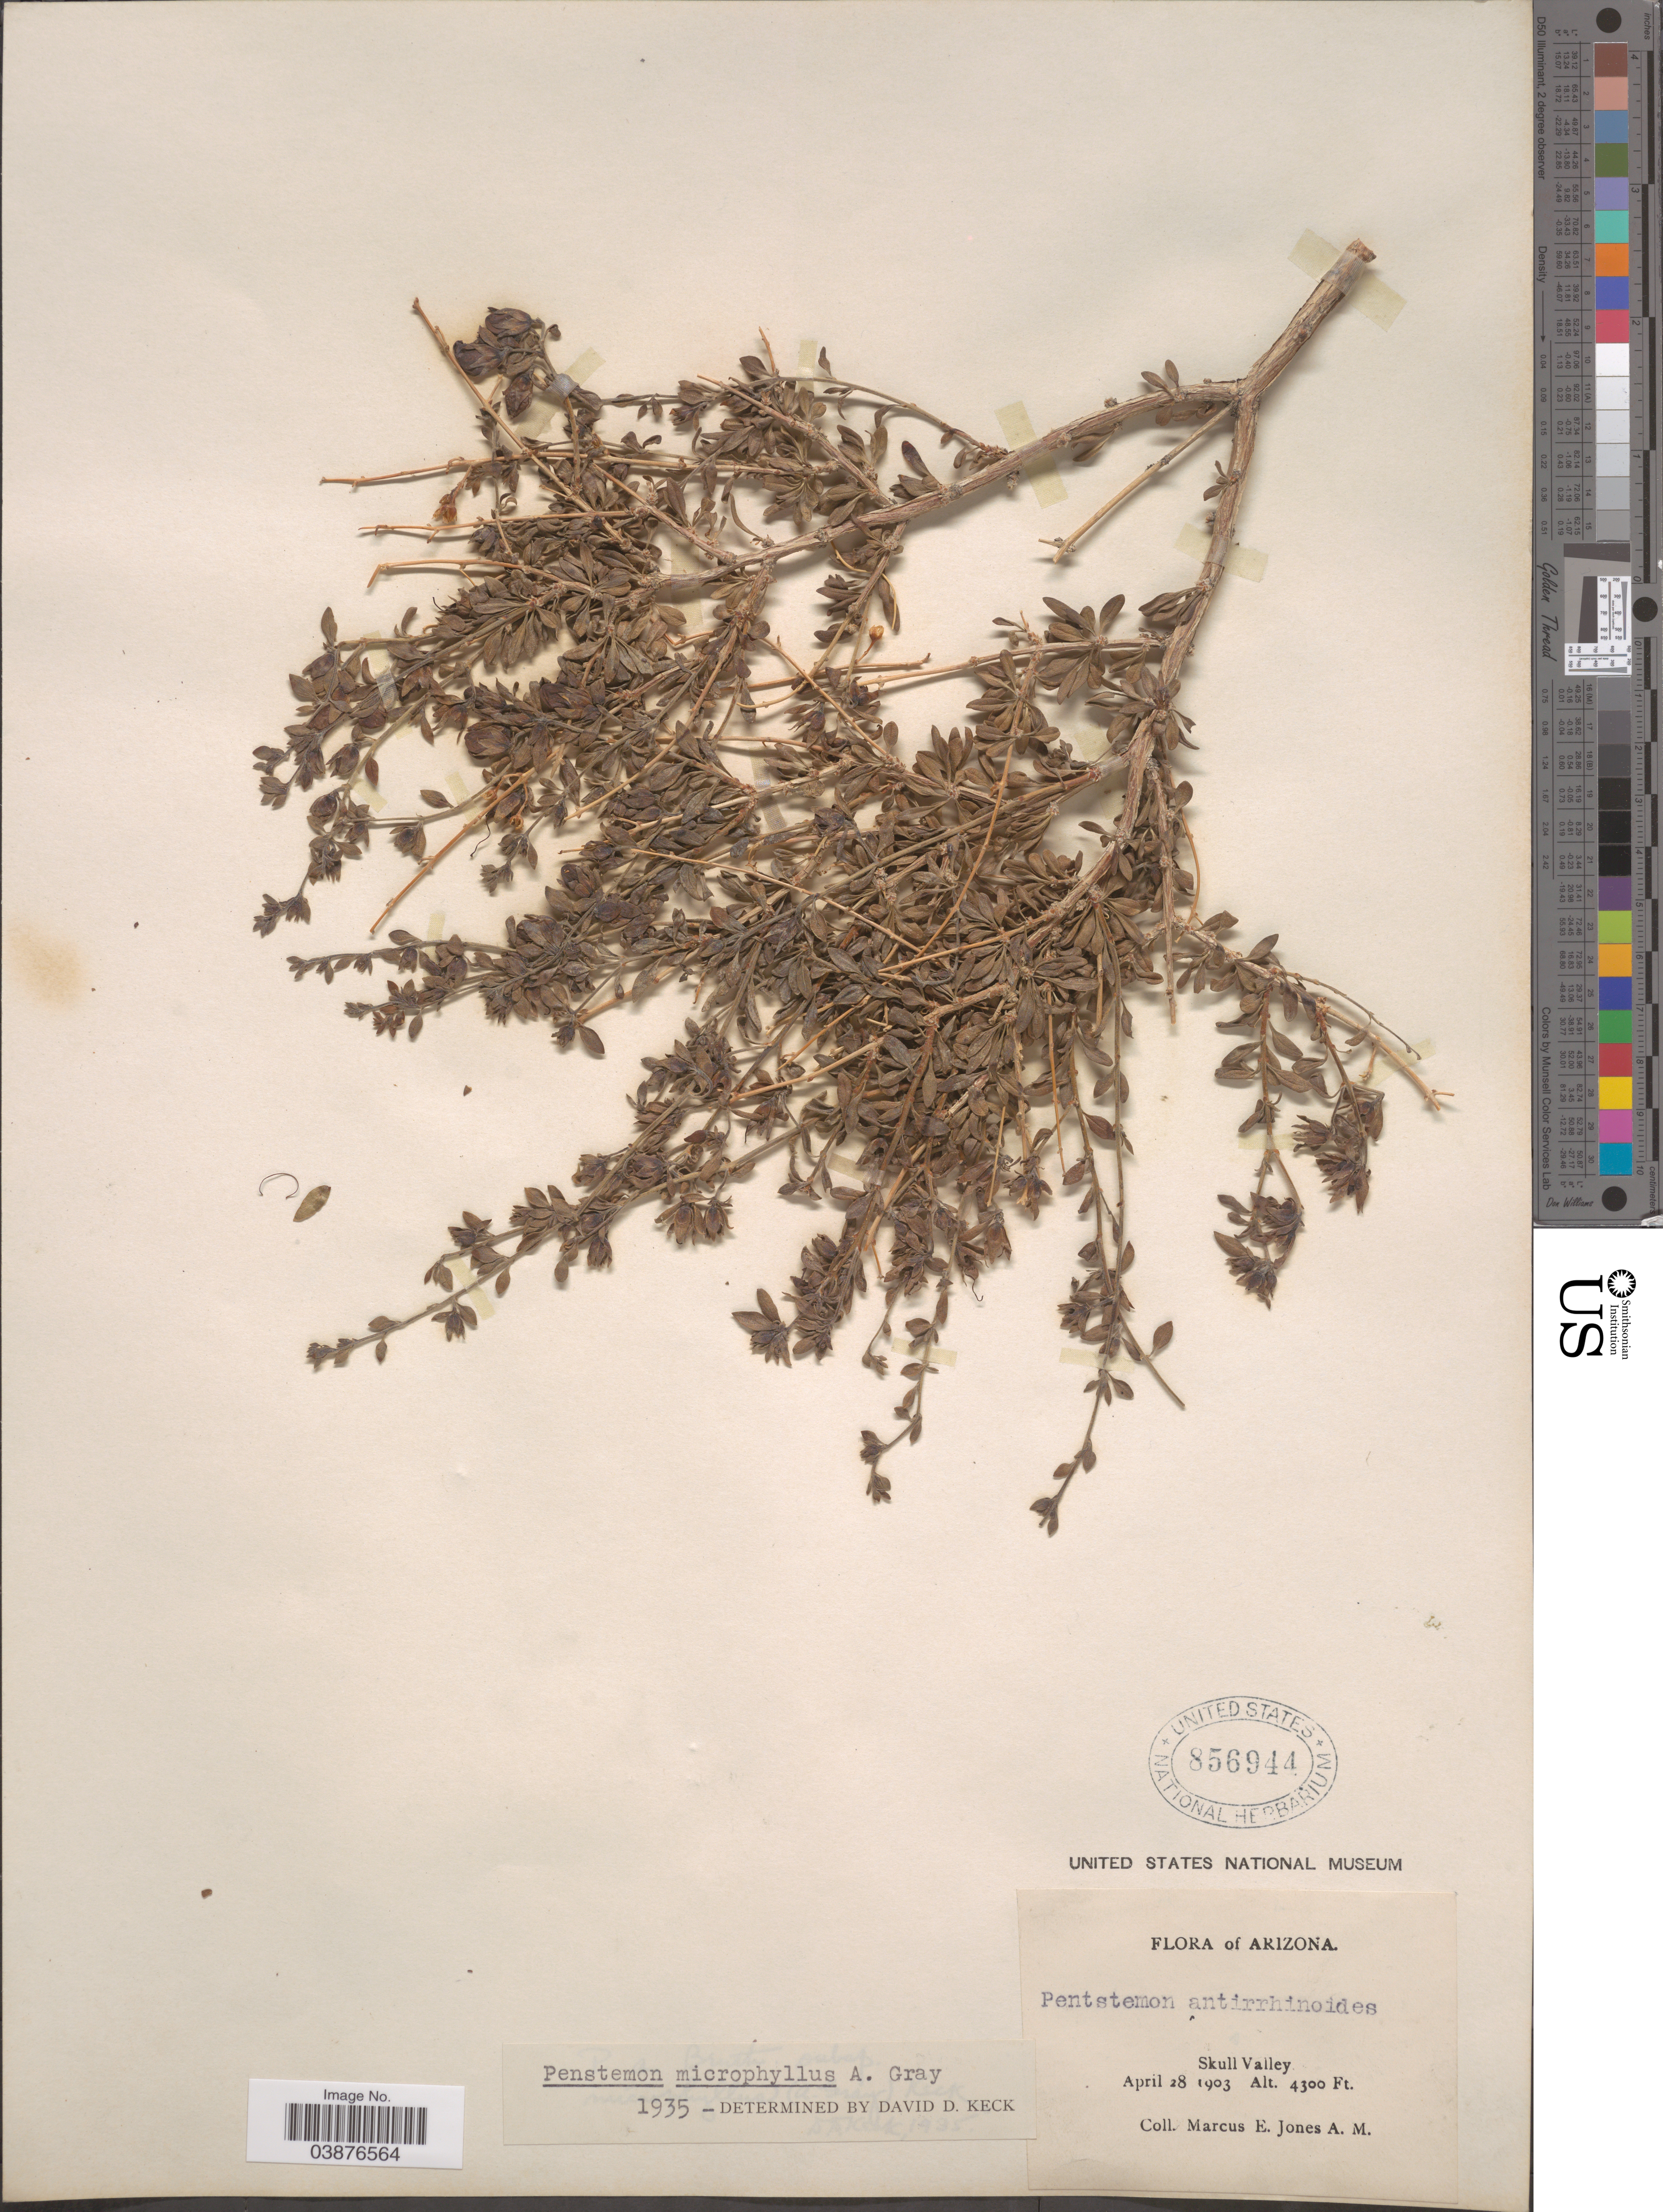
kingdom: Plantae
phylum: Tracheophyta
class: Magnoliopsida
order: Lamiales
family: Plantaginaceae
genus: Penstemon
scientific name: Penstemon microphyllus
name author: A. Gray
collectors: M. E. Jones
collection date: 1903-04-28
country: United States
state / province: Arizona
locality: Skull Valley.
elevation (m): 1311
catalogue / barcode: US 856944